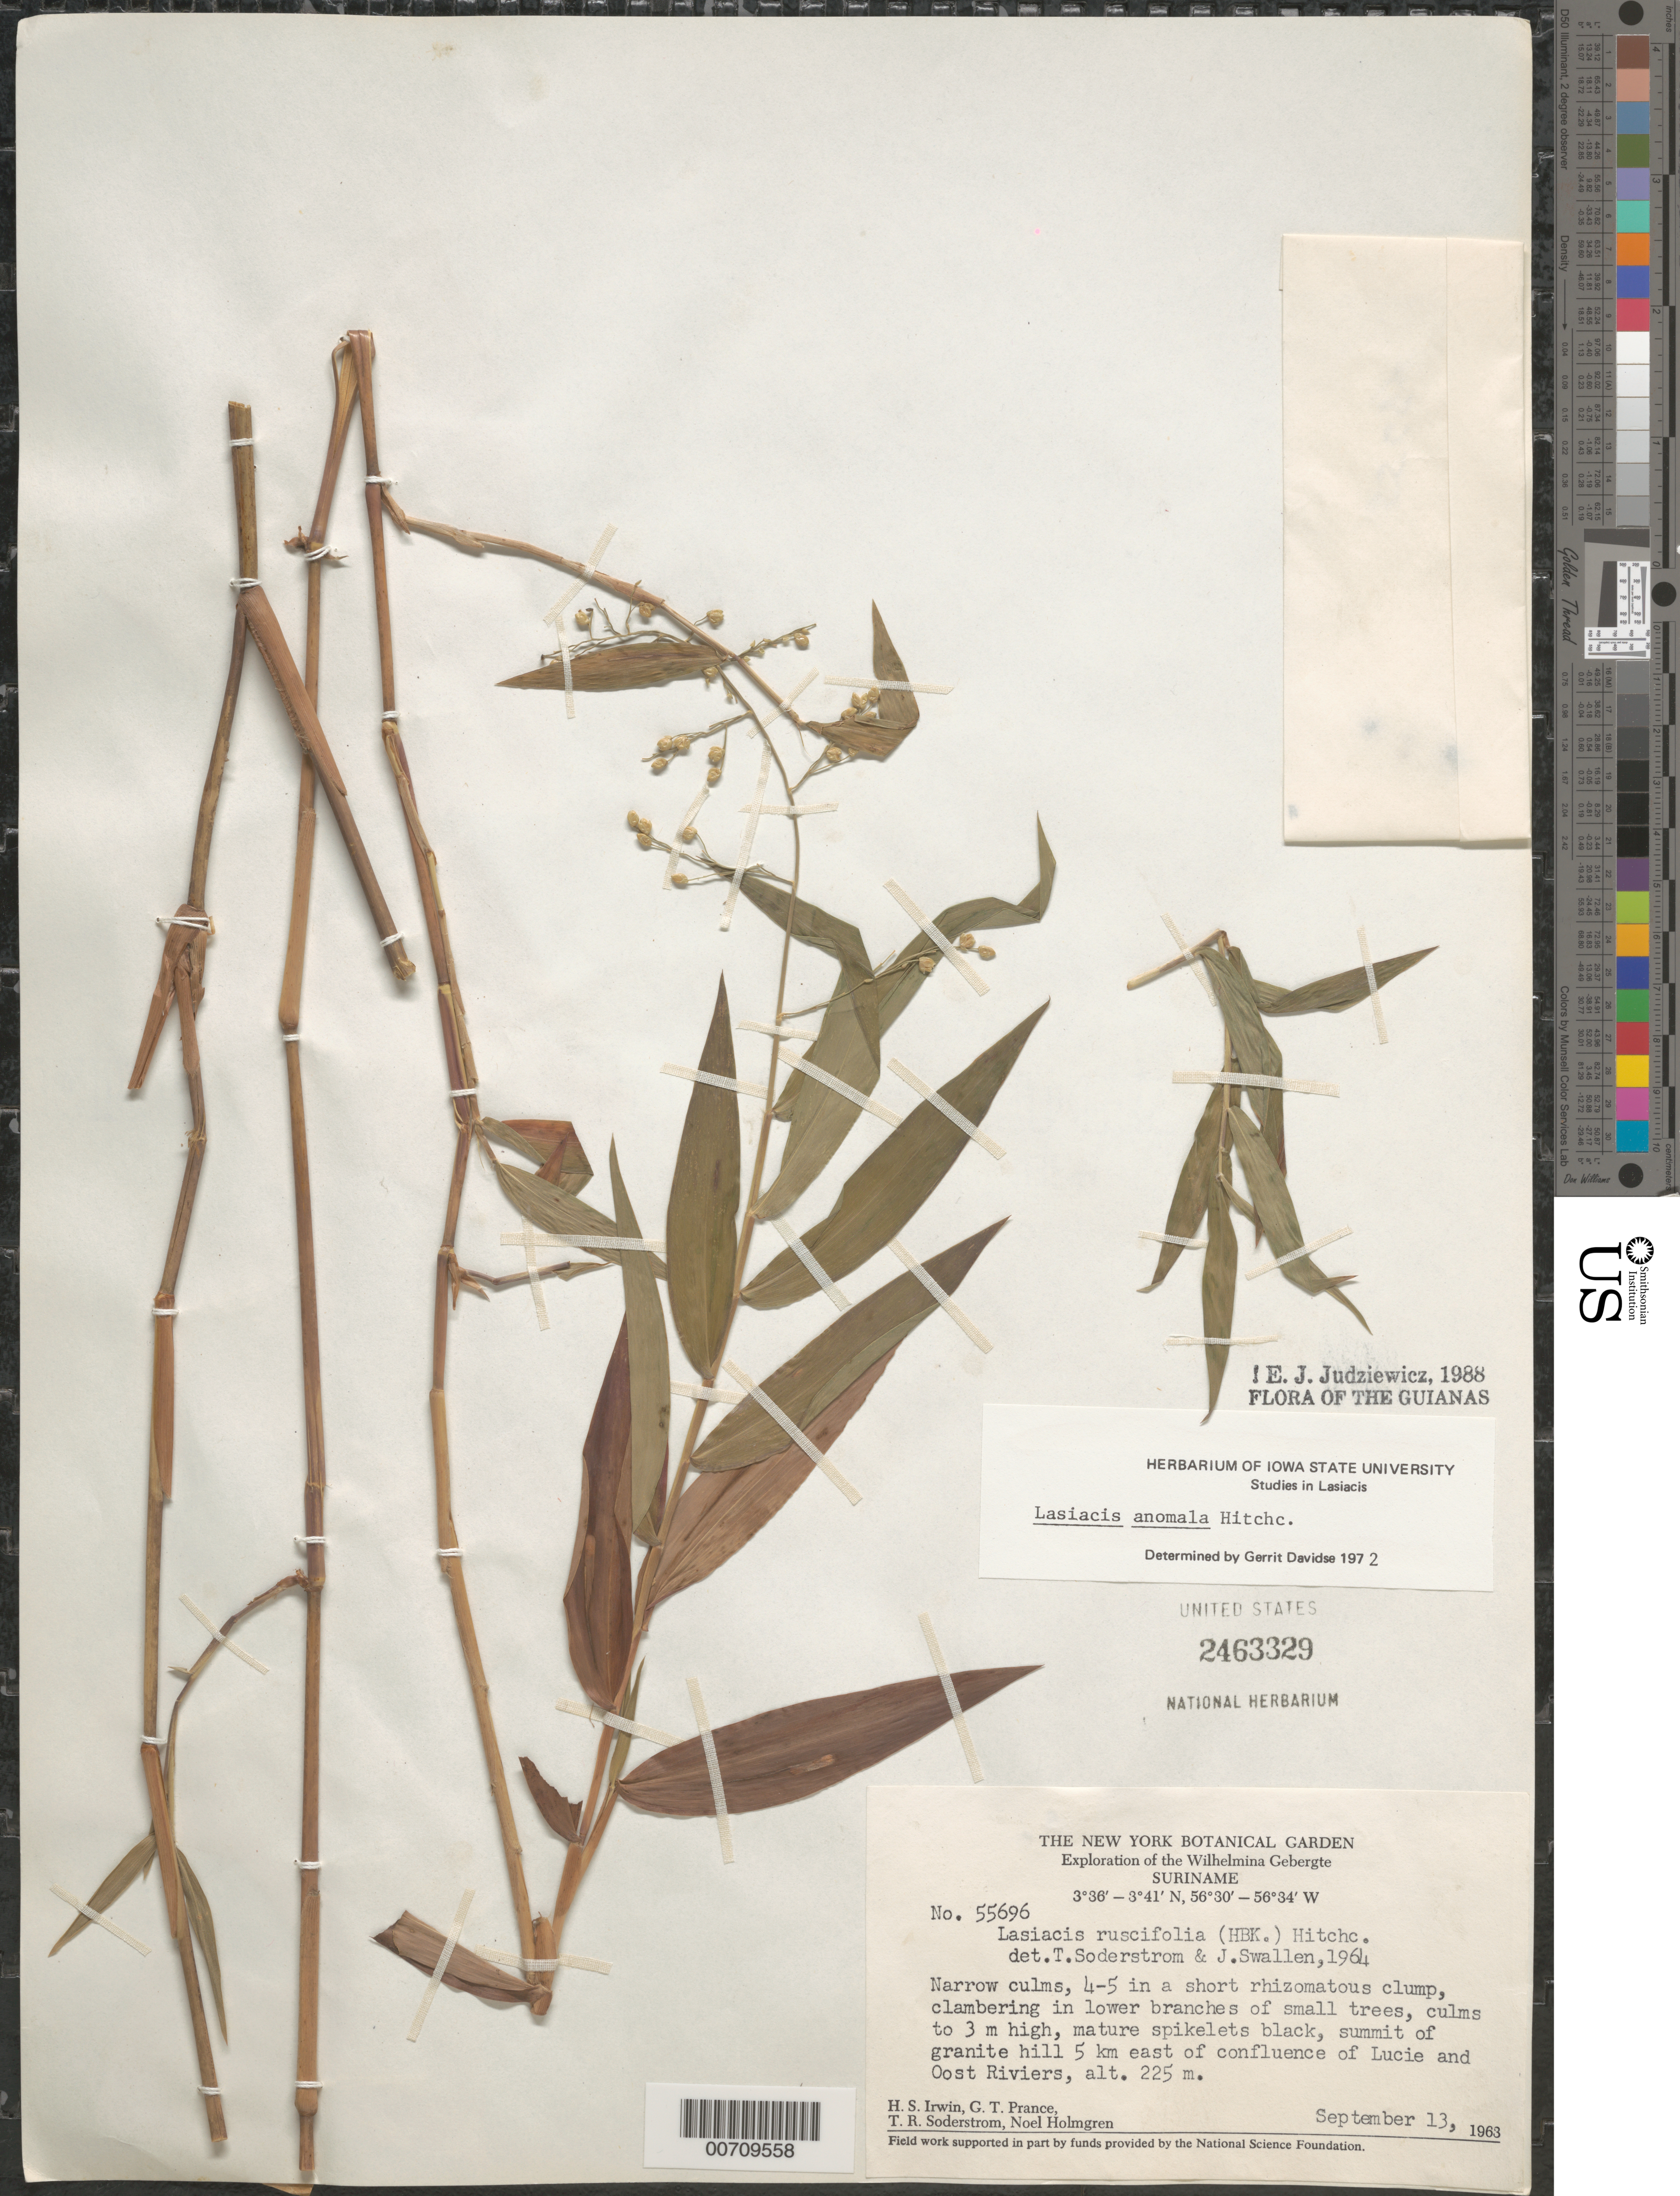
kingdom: Plantae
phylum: Tracheophyta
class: Liliopsida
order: Poales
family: Poaceae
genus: Lasiacis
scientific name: Lasiacis anomala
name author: Hitchc.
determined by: Davidse, Gerrit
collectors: H. Irwin, G. T. Prance, T. R. Soderstrom & N. H. Holmgren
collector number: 55696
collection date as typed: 13-Sep-63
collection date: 1963-09-13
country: Suriname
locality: Lucie R., 5 km E confluence with Oost R., Wilhelmina Gebergte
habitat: Summit of granite hill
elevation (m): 225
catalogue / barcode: US 2463329